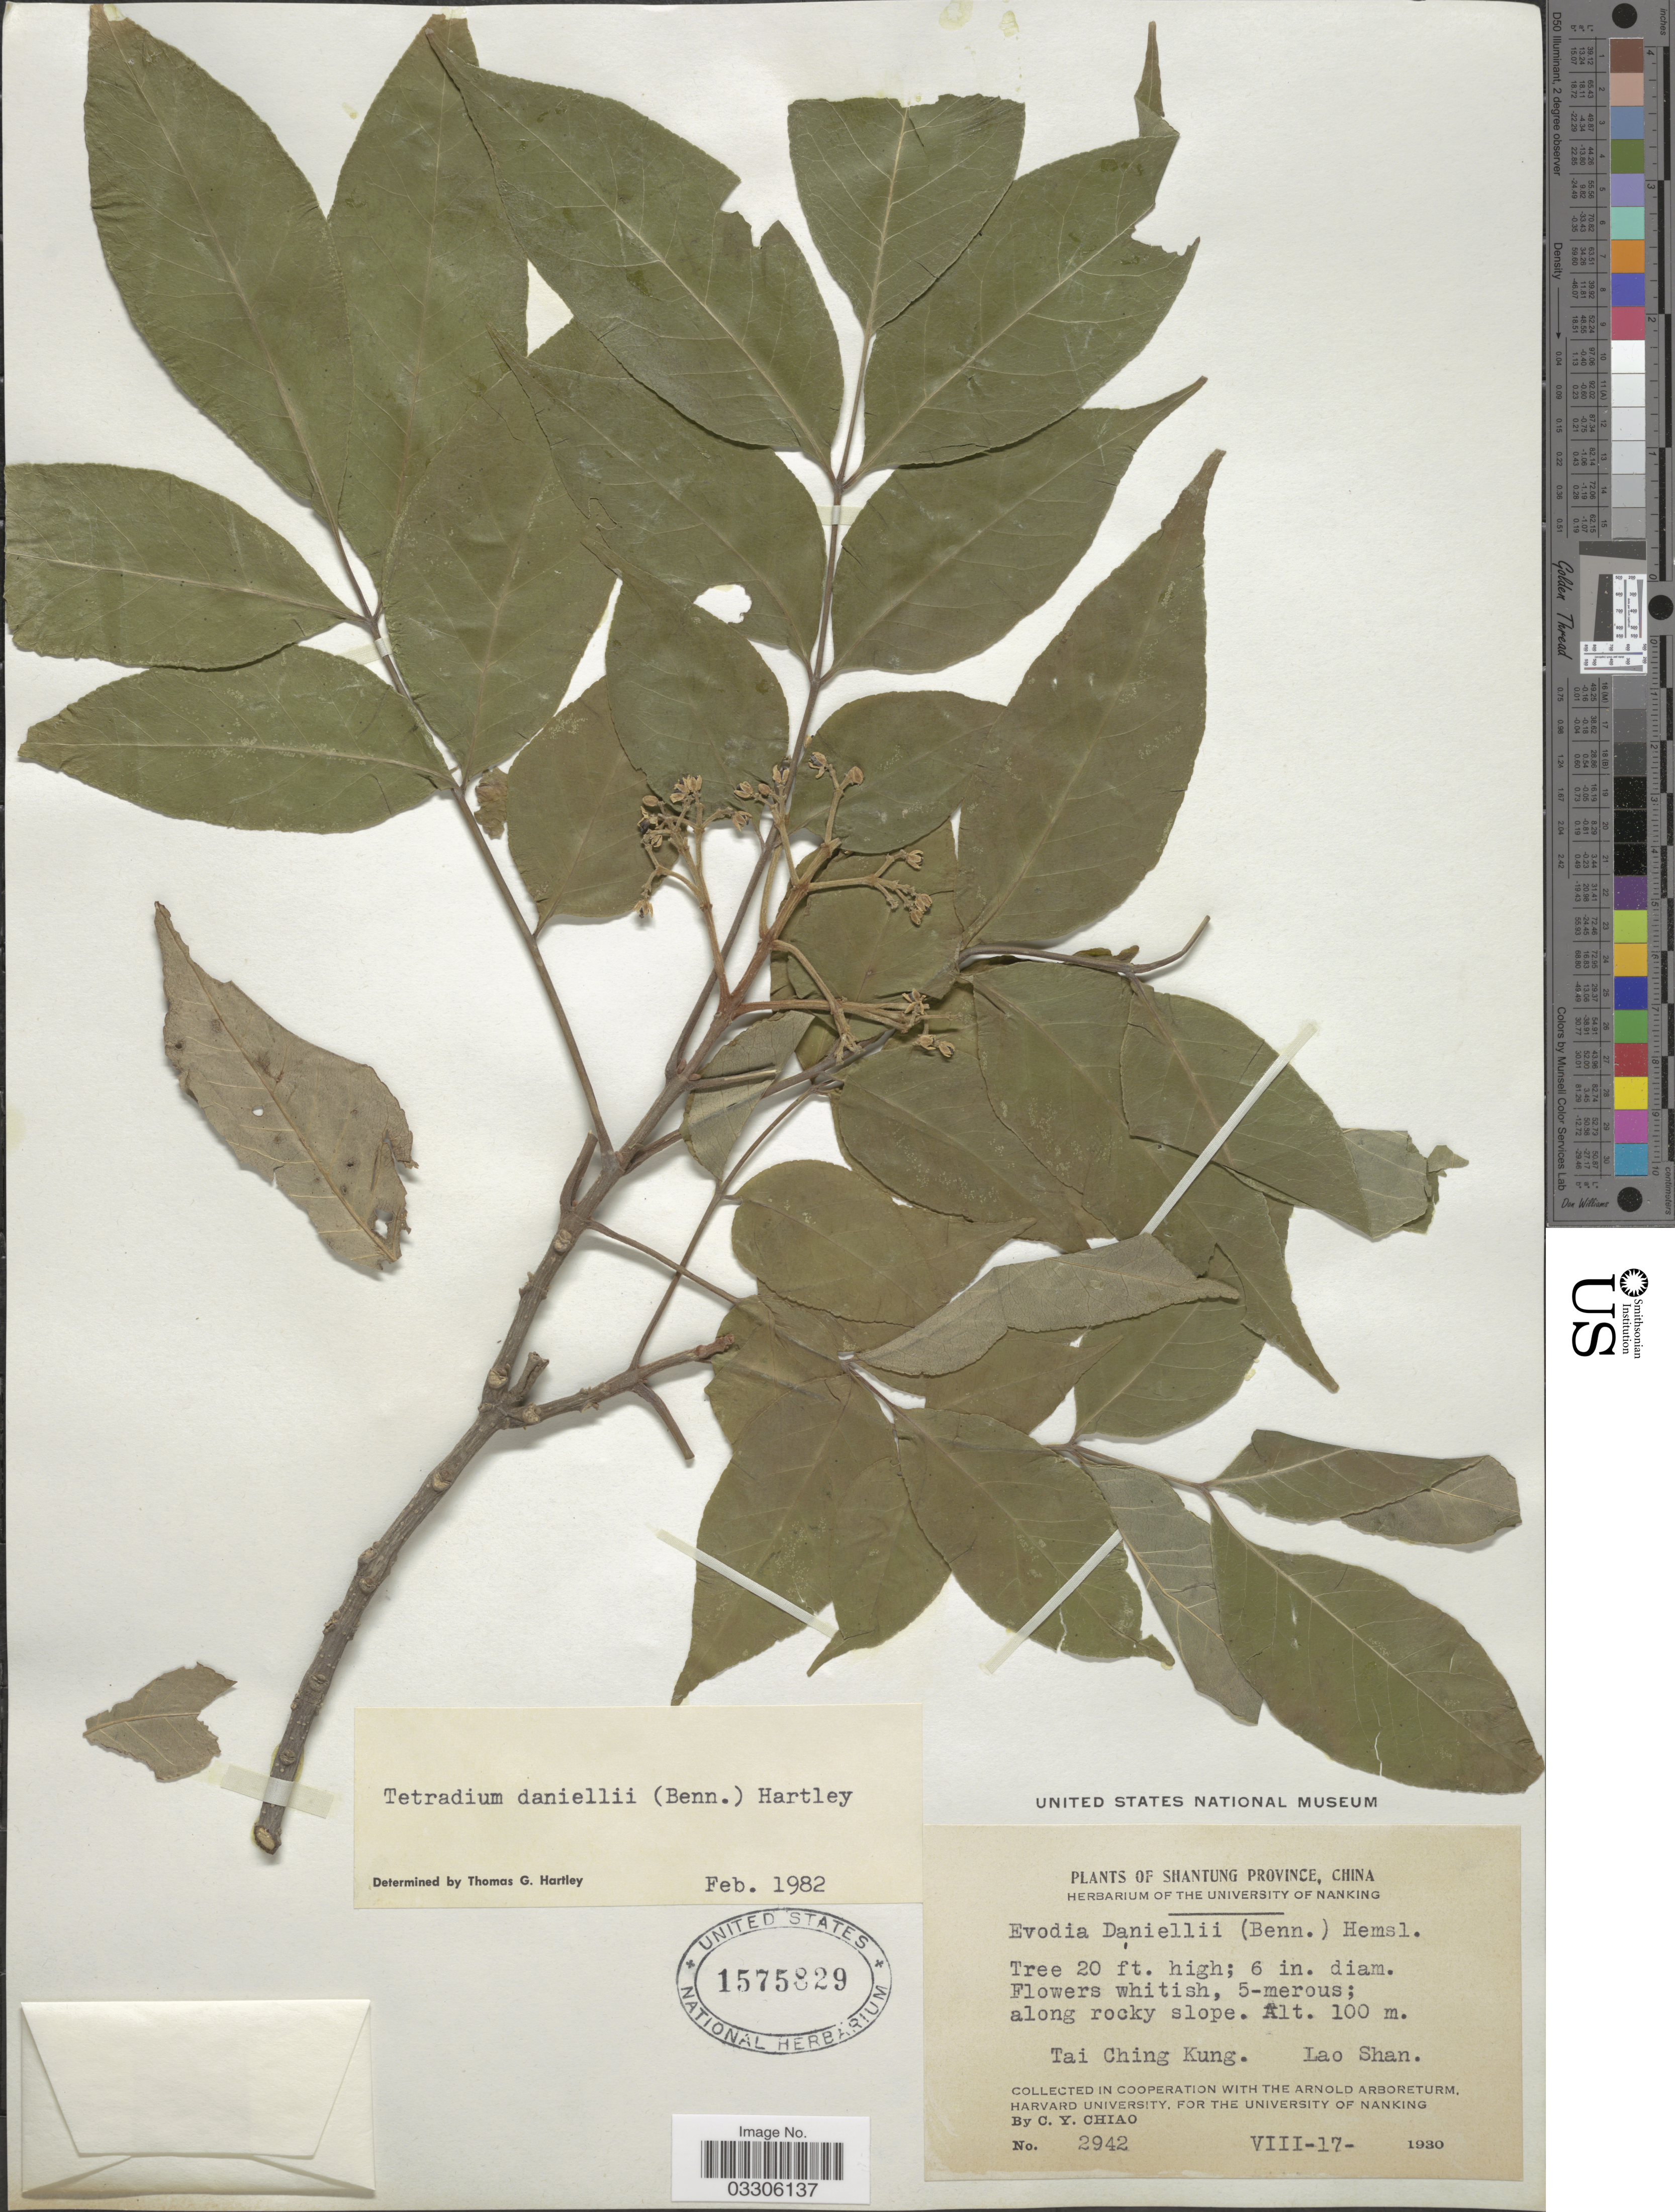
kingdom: Plantae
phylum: Tracheophyta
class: Magnoliopsida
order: Sapindales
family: Rutaceae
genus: Tetradium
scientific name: Tetradium daniellii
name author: (Benn.) T.G. Hartley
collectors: C. Y. Chiao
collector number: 2942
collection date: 1930-08-17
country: China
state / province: Shandong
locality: Shantung Province. Tai Ching Kung. Lao Shan.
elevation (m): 100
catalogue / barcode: US 1575829